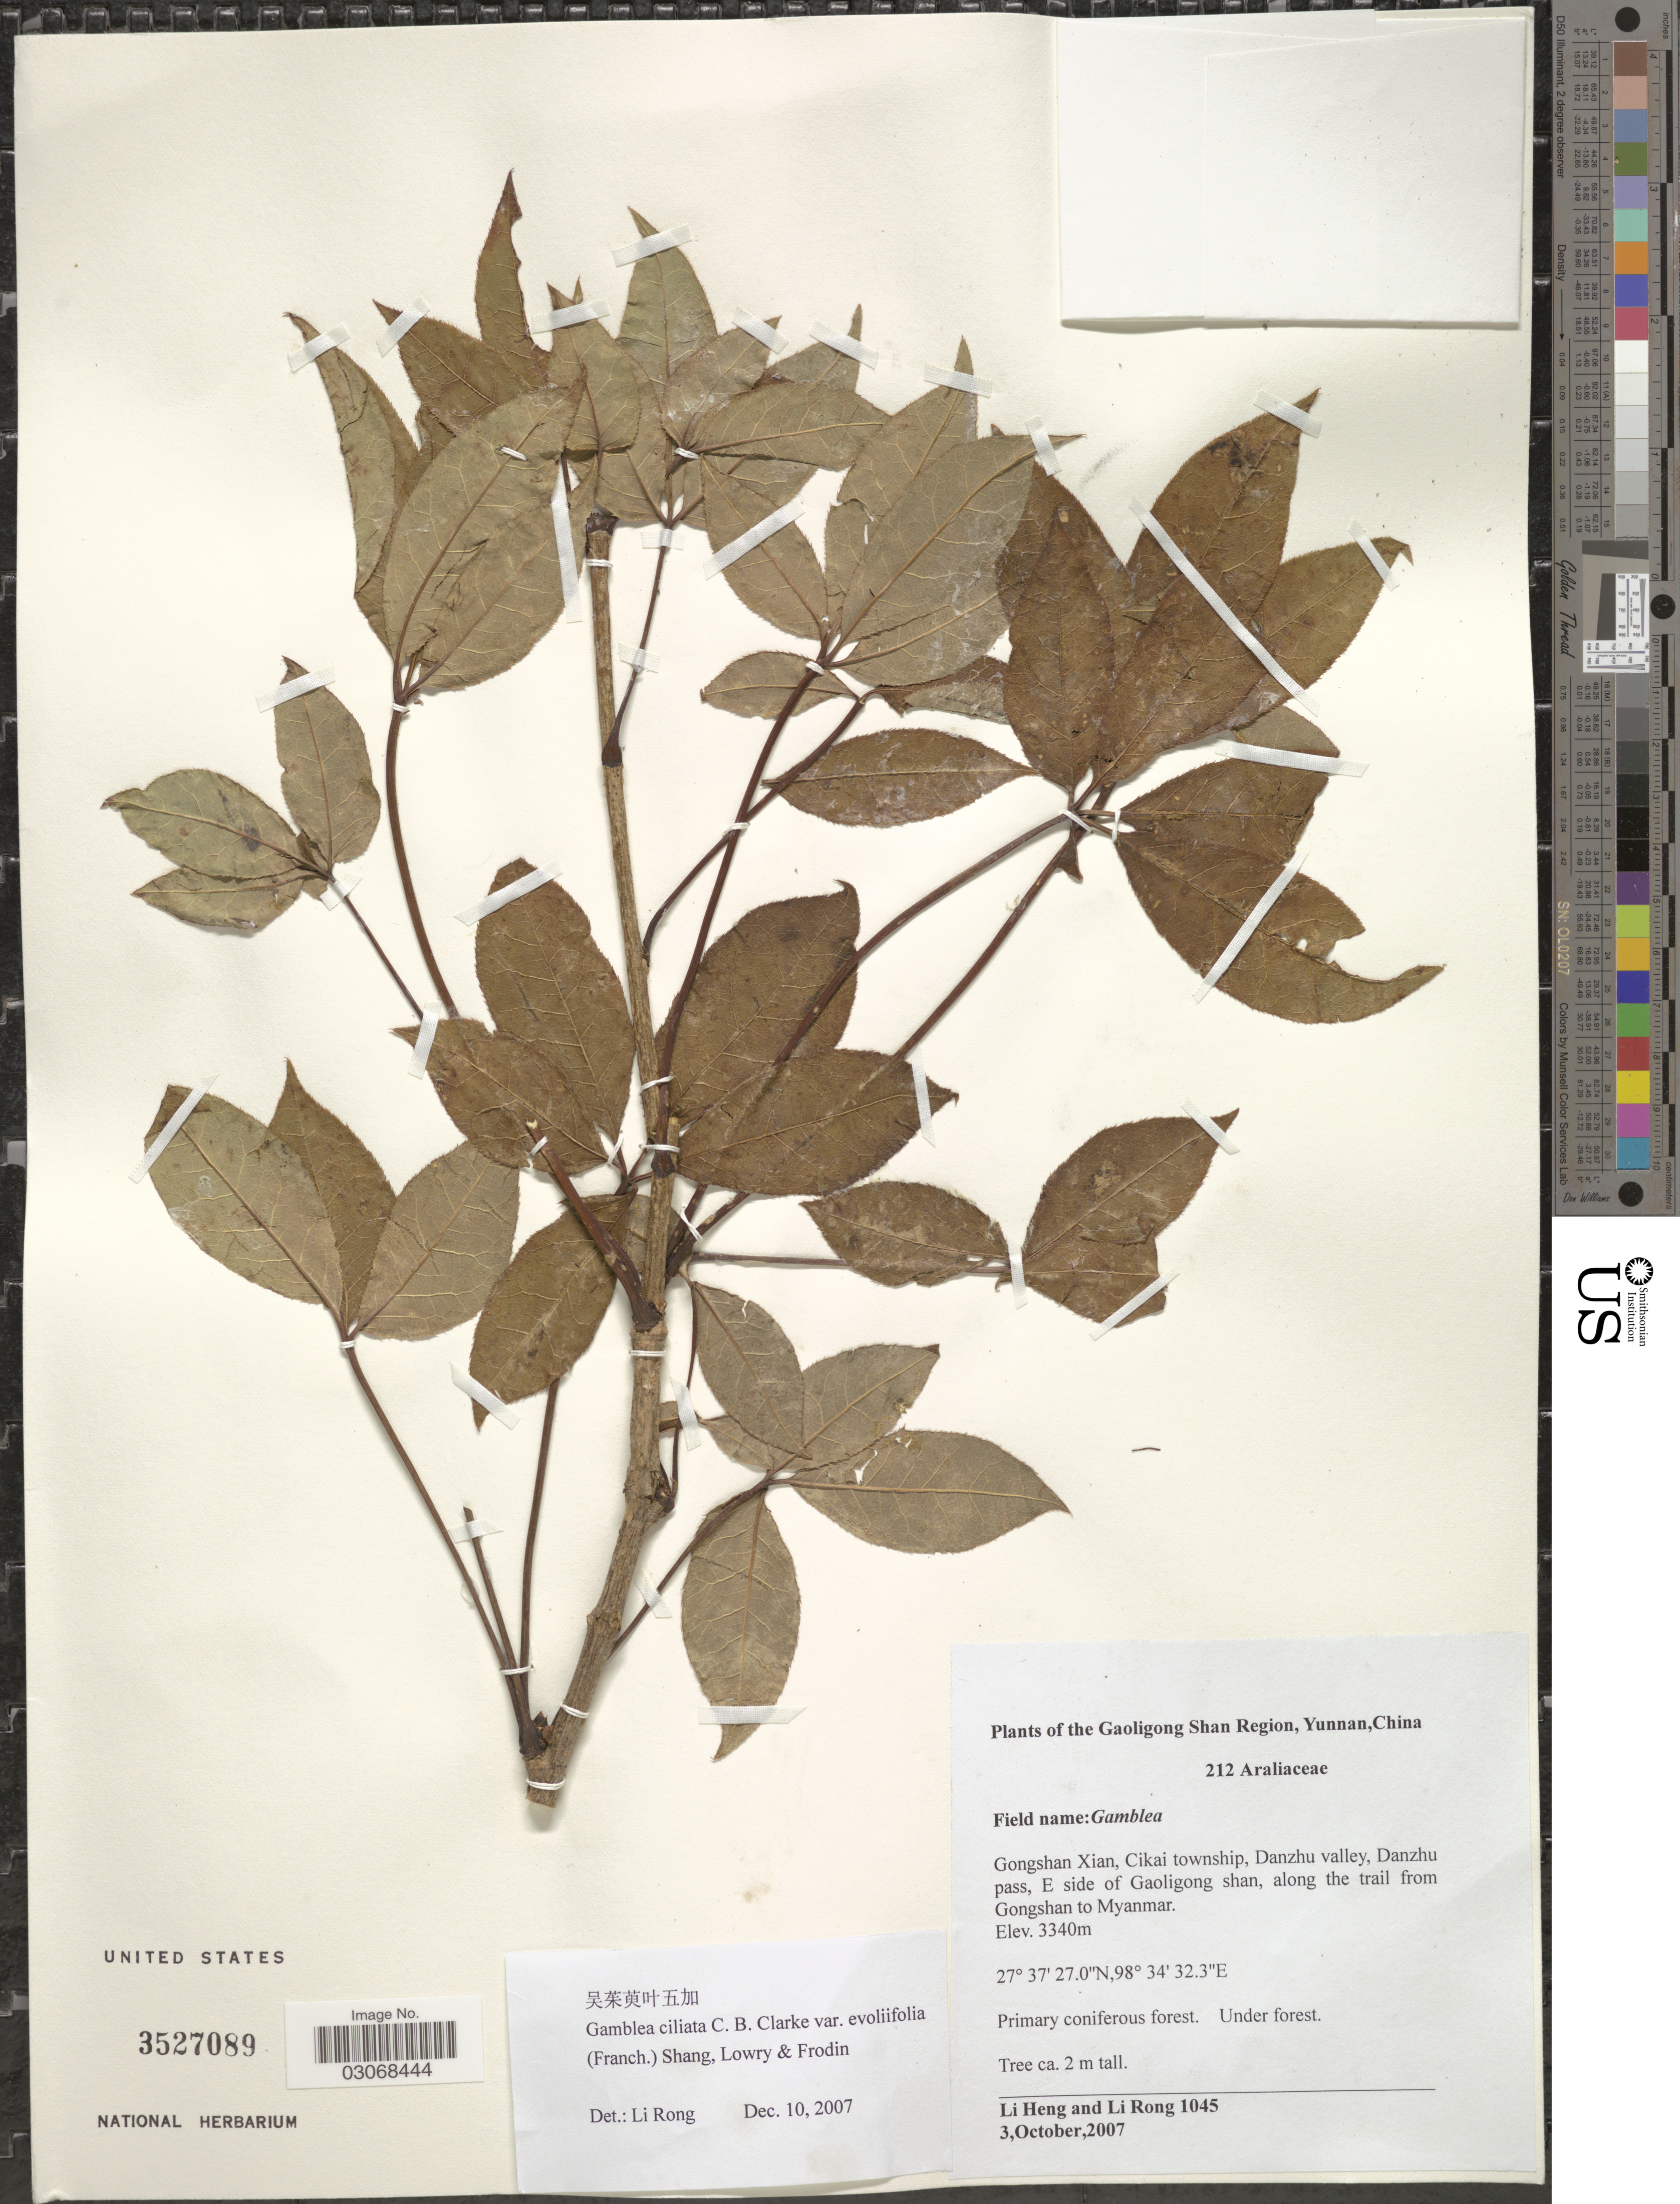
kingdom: Plantae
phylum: Tracheophyta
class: Magnoliopsida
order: Apiales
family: Araliaceae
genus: Gamblea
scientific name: Gamblea ciliata var. evodiifolia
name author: (Franch.) C.B. Shang et al.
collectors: L. Heng & R. Li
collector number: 1045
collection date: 2007-10-03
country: China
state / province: Yunnan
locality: The Gaoligong Shan Region, Gongshan Xian, Cikai township, Danzhu valley, Danzhu pass, E side of Gaoligong shan, along the trail from Gongshan to Myanmar.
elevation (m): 3340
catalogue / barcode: US 3527089